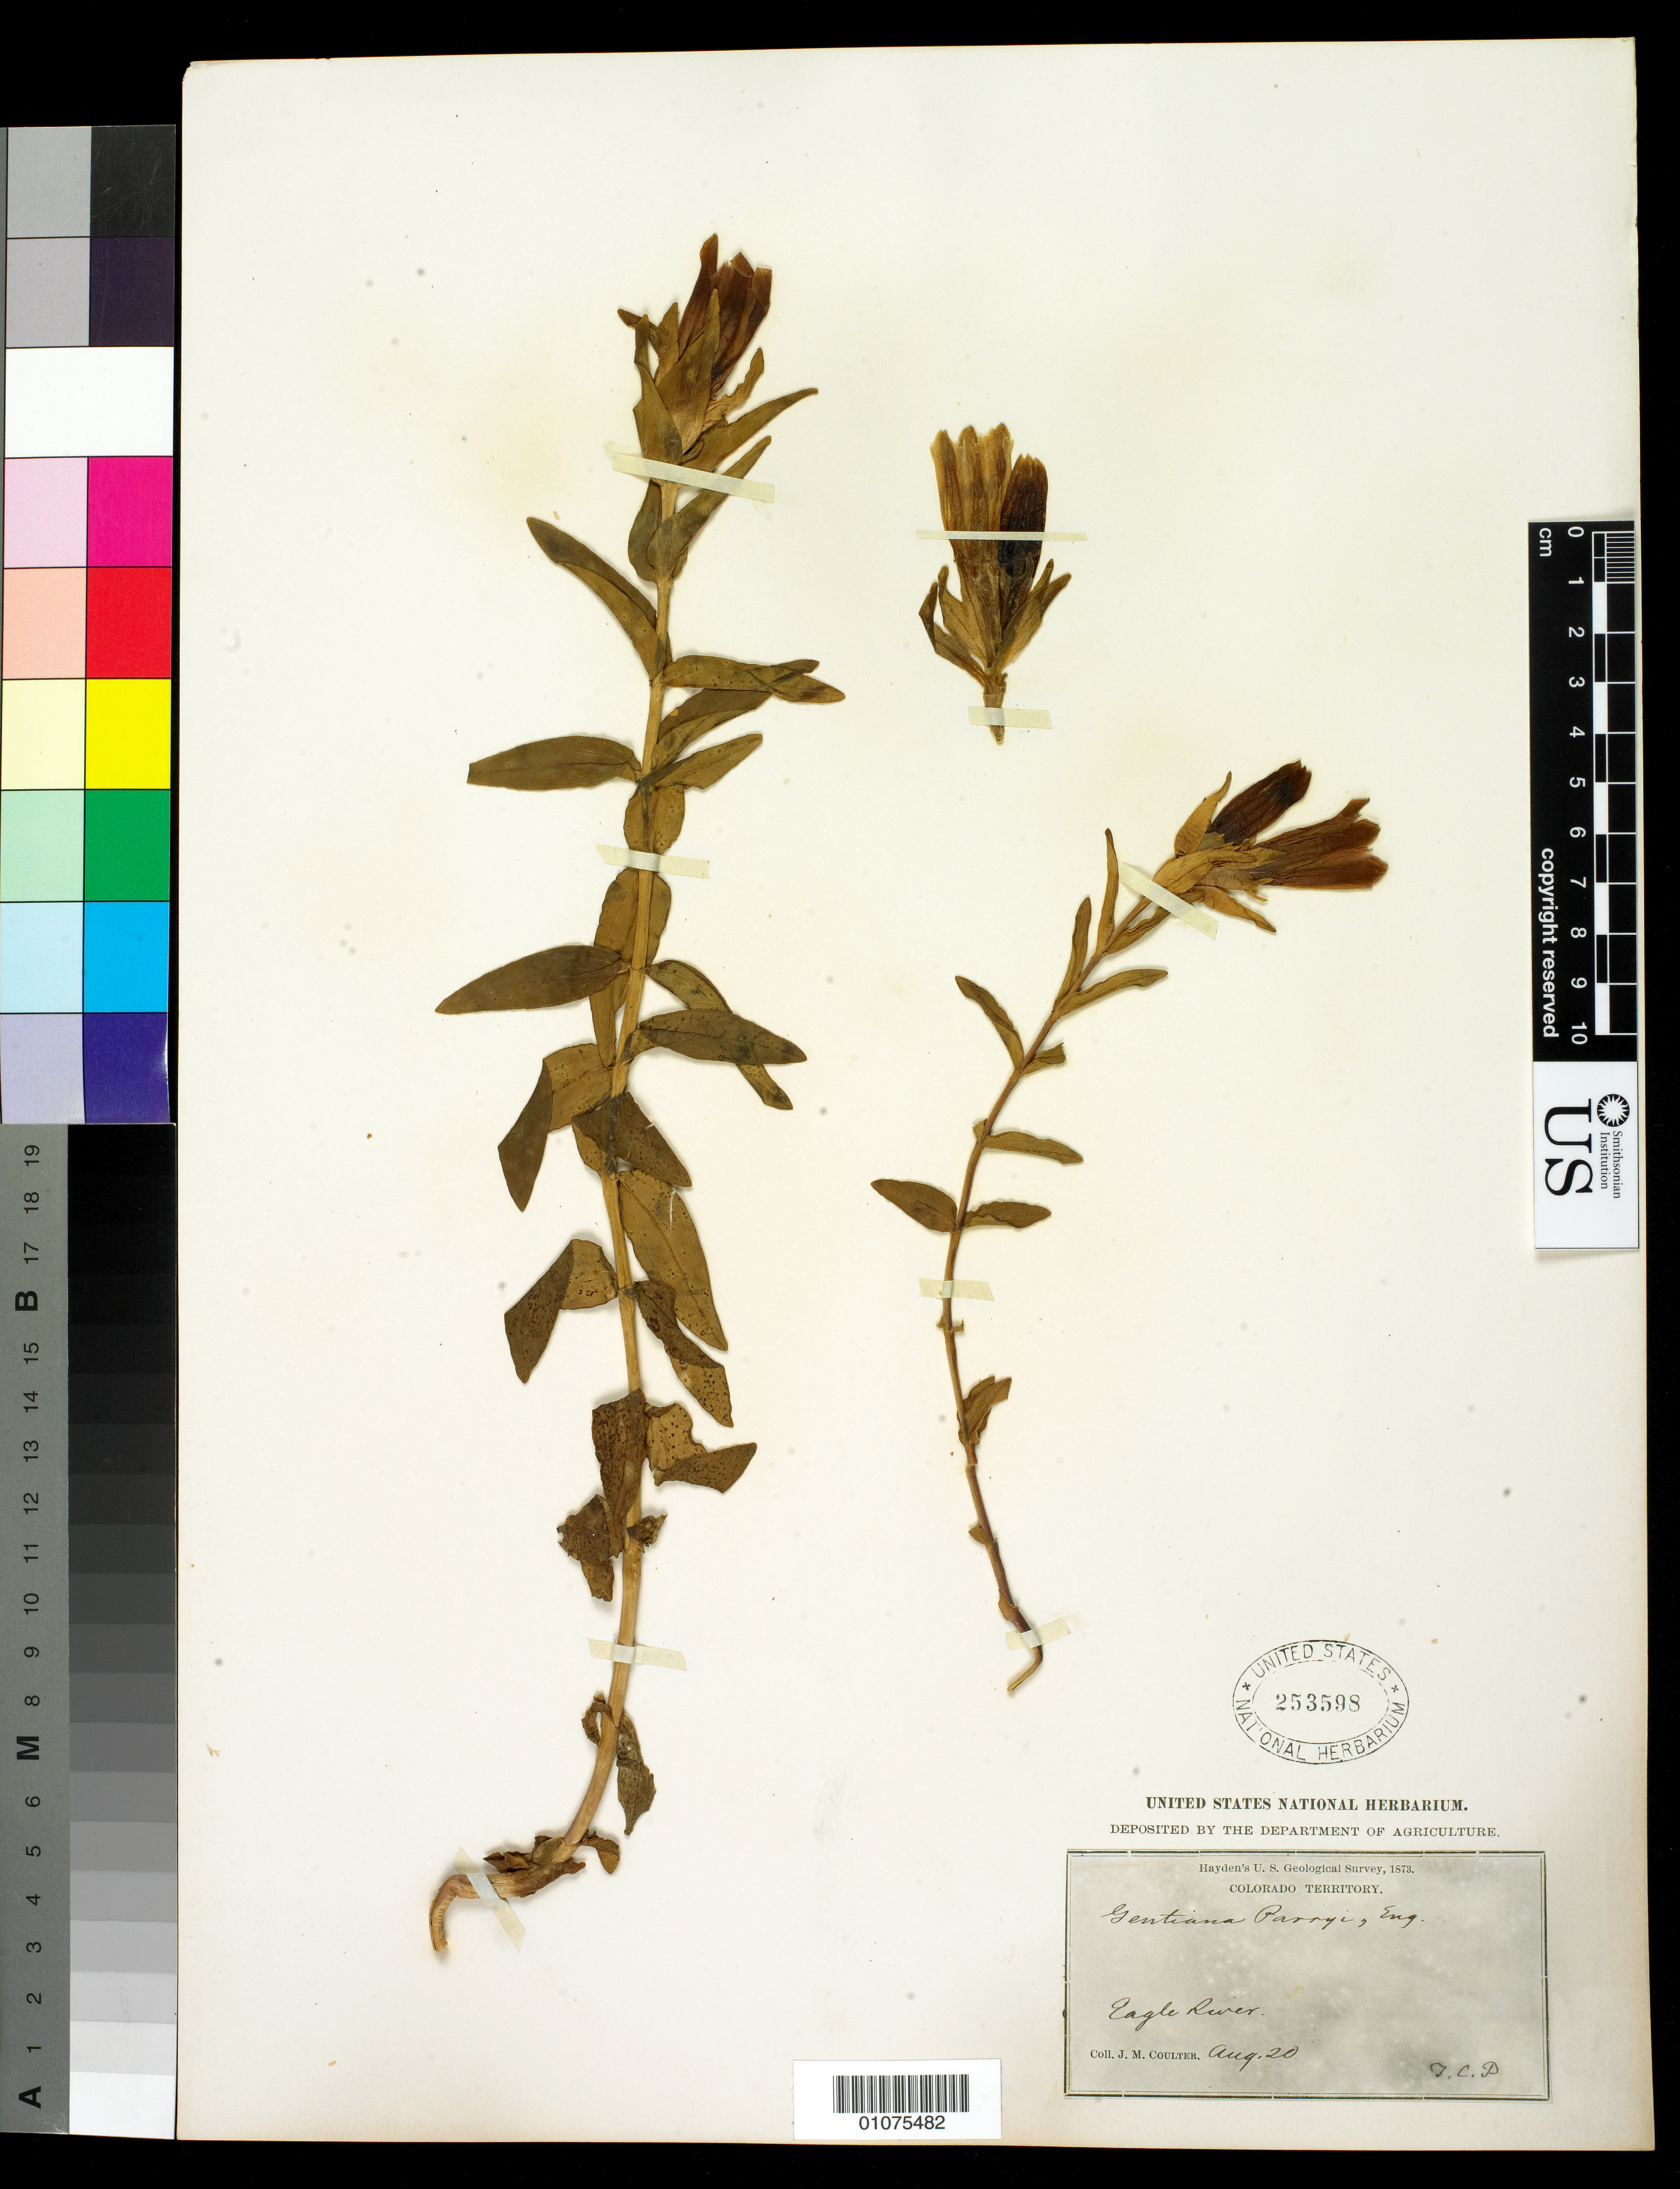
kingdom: Plantae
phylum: Tracheophyta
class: Magnoliopsida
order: Gentianales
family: Gentianaceae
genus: Gentiana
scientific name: Gentiana parryi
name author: Engelm.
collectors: J. M. Coulter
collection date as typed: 20 Aug 1875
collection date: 1875-08-20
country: United States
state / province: Colorado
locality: Eagle River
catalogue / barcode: US 253598